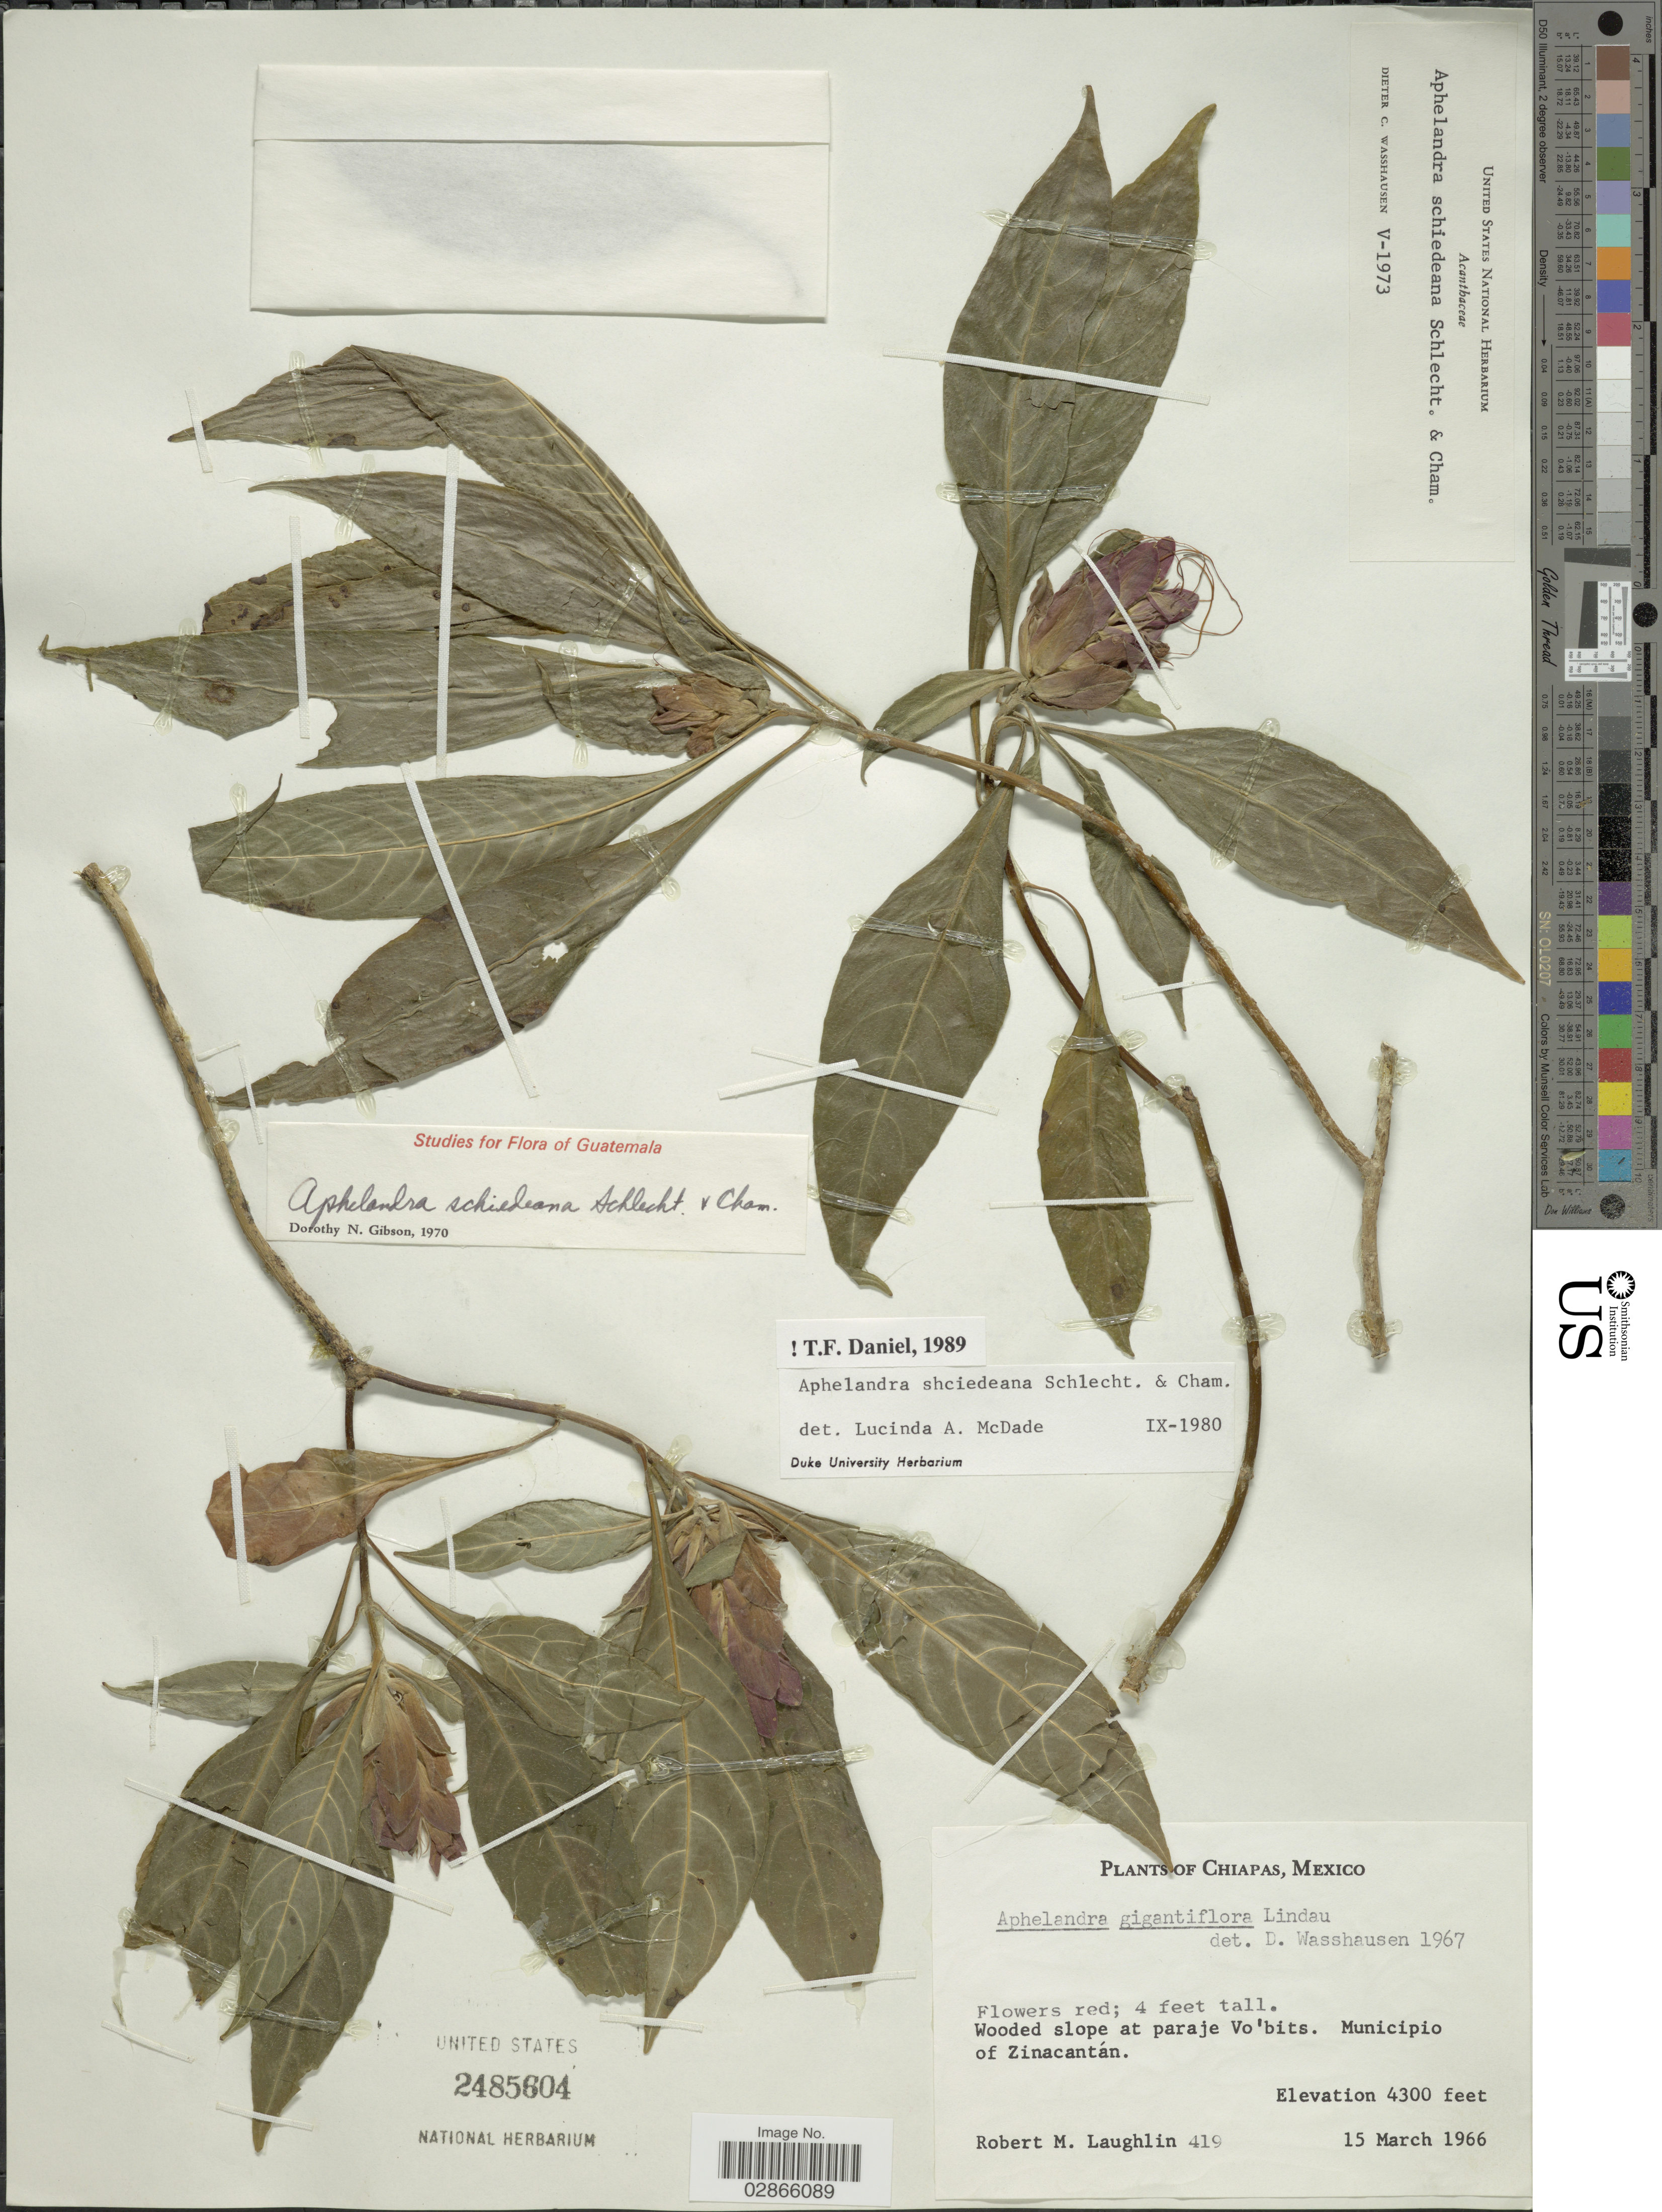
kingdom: Plantae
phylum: Tracheophyta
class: Magnoliopsida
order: Lamiales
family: Acanthaceae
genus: Aphelandra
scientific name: Aphelandra schiedeana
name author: Schltdl. & Cham.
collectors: R. M. Laughlin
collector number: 419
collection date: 1966-03-15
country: Mexico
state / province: Chiapas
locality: Wooded slope at paraje Vo'bits. Municipio of Zinacantán.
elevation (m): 1311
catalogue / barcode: US 2485604